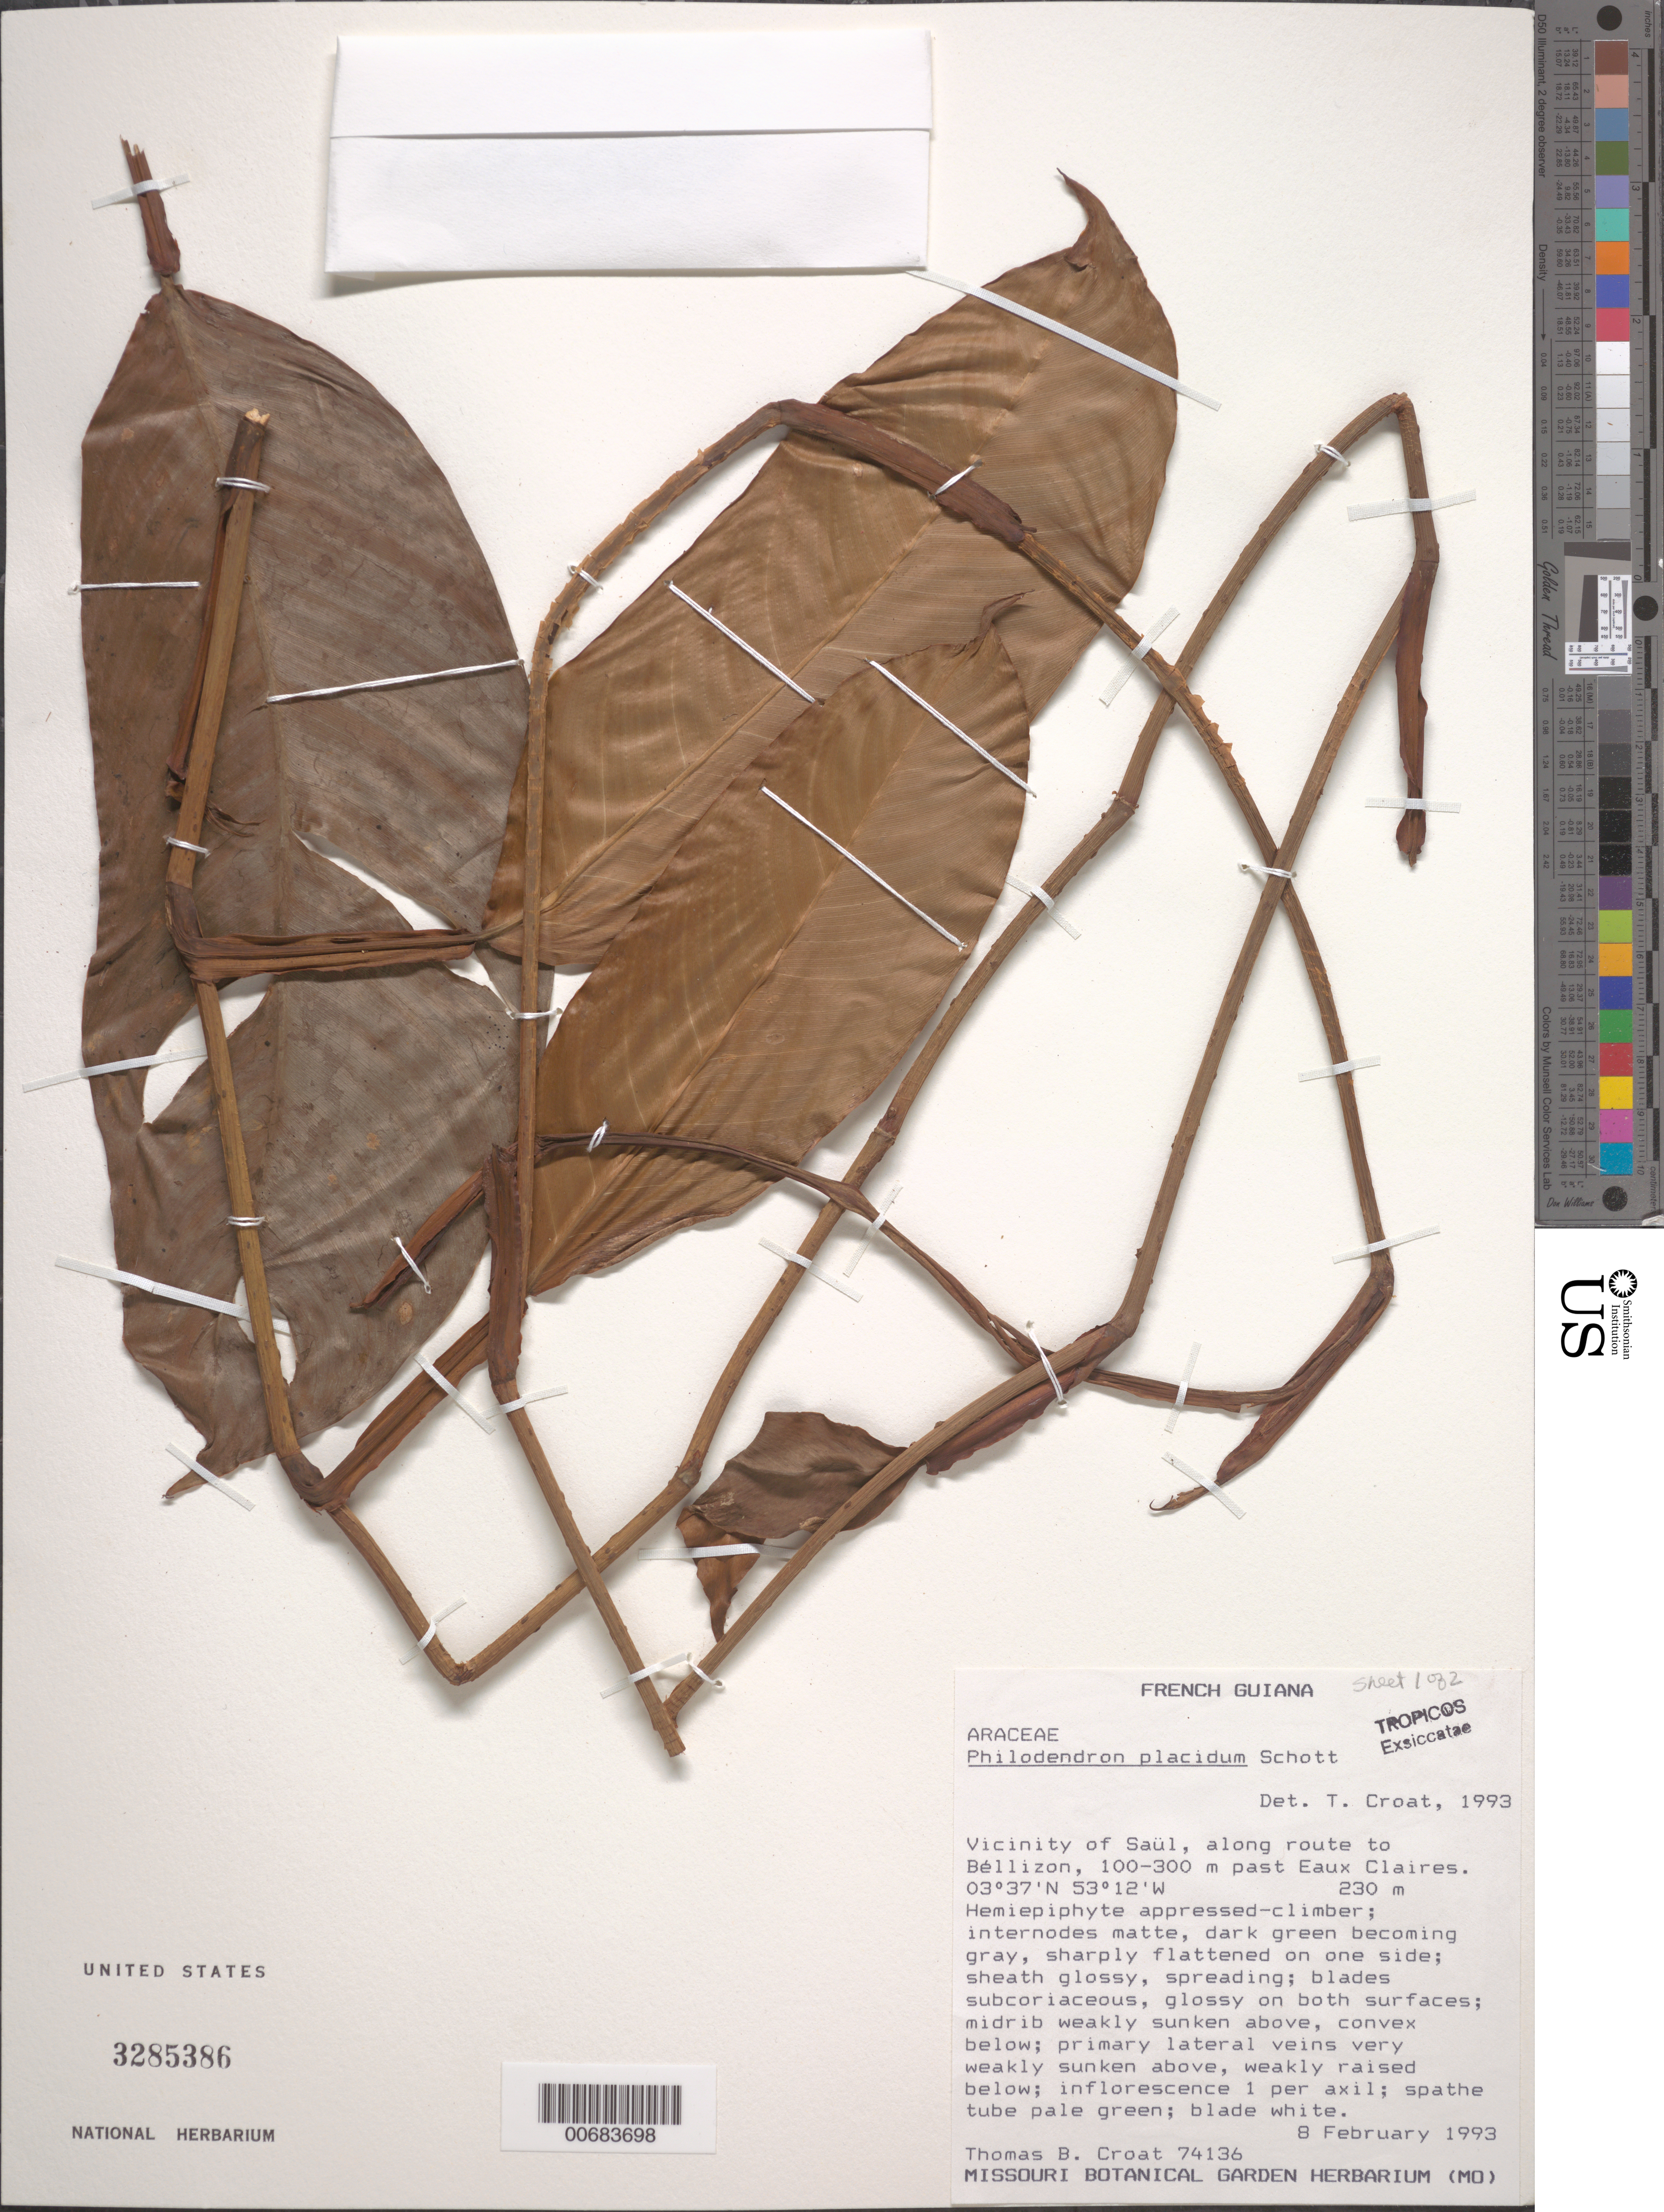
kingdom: Plantae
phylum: Tracheophyta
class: Liliopsida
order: Alismatales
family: Araceae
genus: Philodendron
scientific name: Philodendron placidum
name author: Schott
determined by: Croat, Thomas B., Missouri Botanical Garden (MO)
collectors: T. B. Croat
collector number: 74136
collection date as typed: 8-Feb-93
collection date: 1993-02-08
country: French Guiana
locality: Saül, along route to Béllizon, 100-300 m. past Eaux Claires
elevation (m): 230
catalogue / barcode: US 3285386